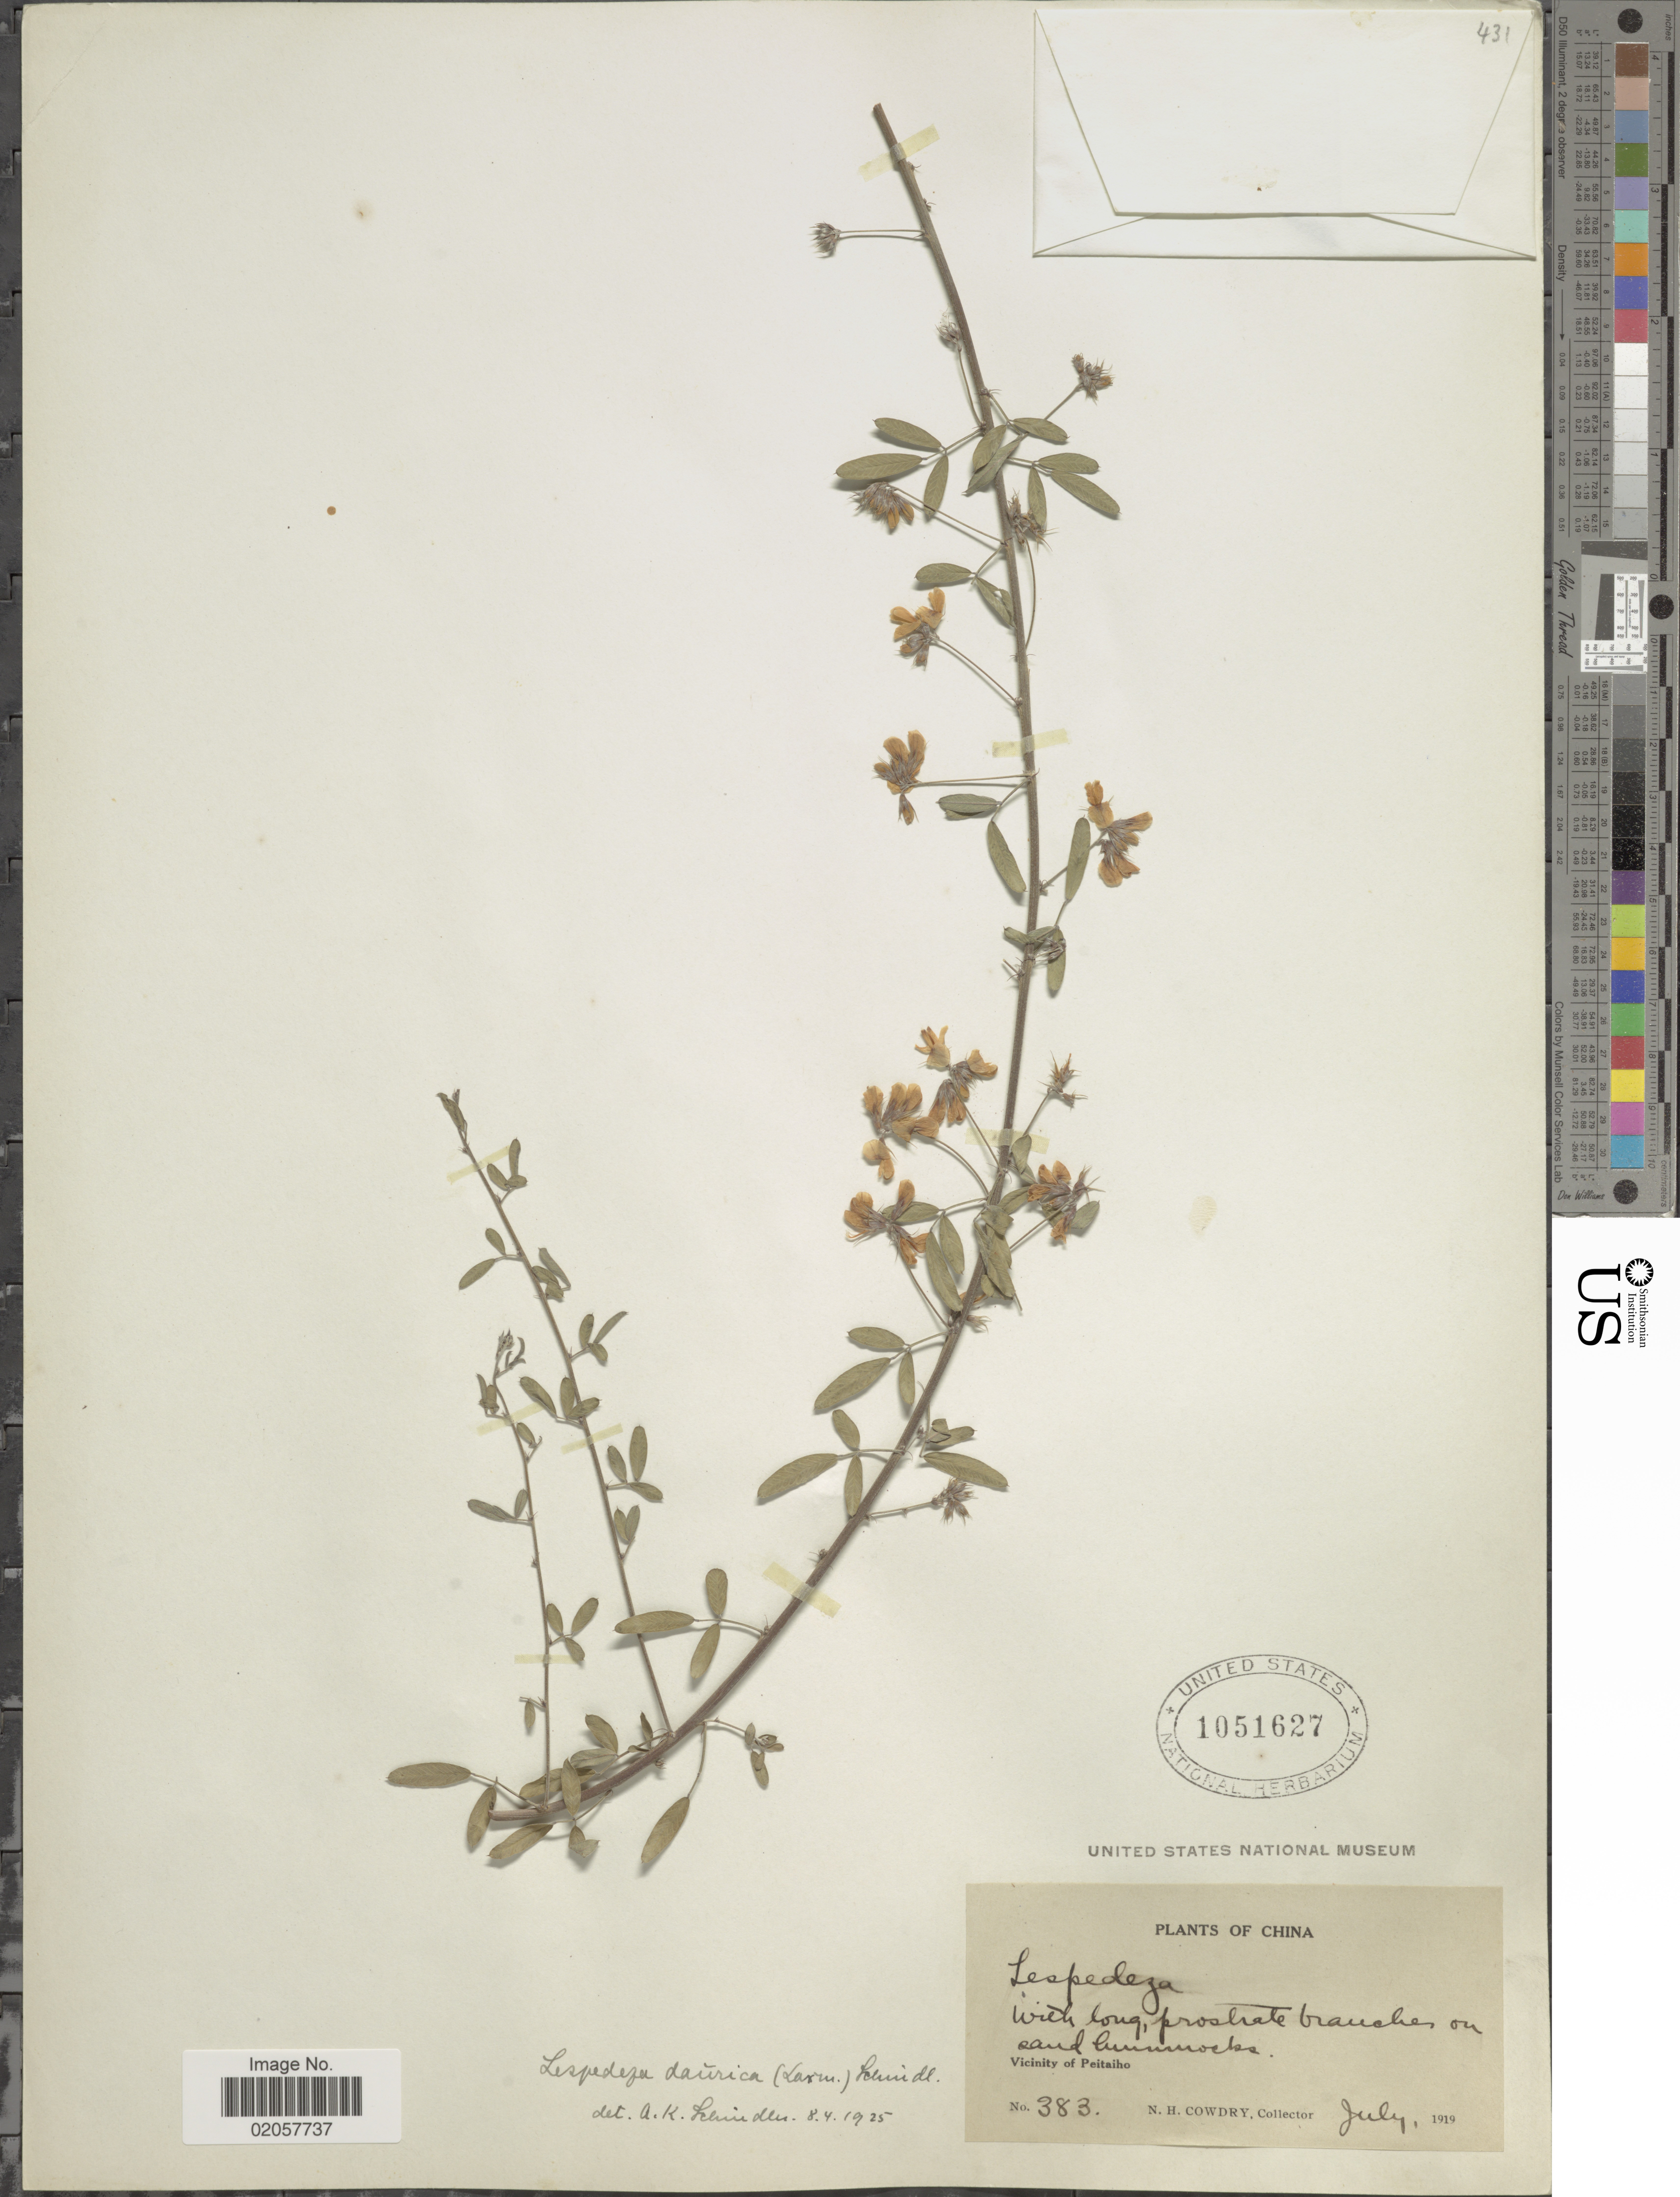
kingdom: Plantae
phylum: Tracheophyta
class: Magnoliopsida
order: Fabales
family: Fabaceae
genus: Lespedeza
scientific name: Lespedeza davurica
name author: (Laxm.) Schindl.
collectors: N. H. Cowdry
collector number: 383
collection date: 1919-07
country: China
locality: Vicinity of Peitaiho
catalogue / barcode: US 1051627